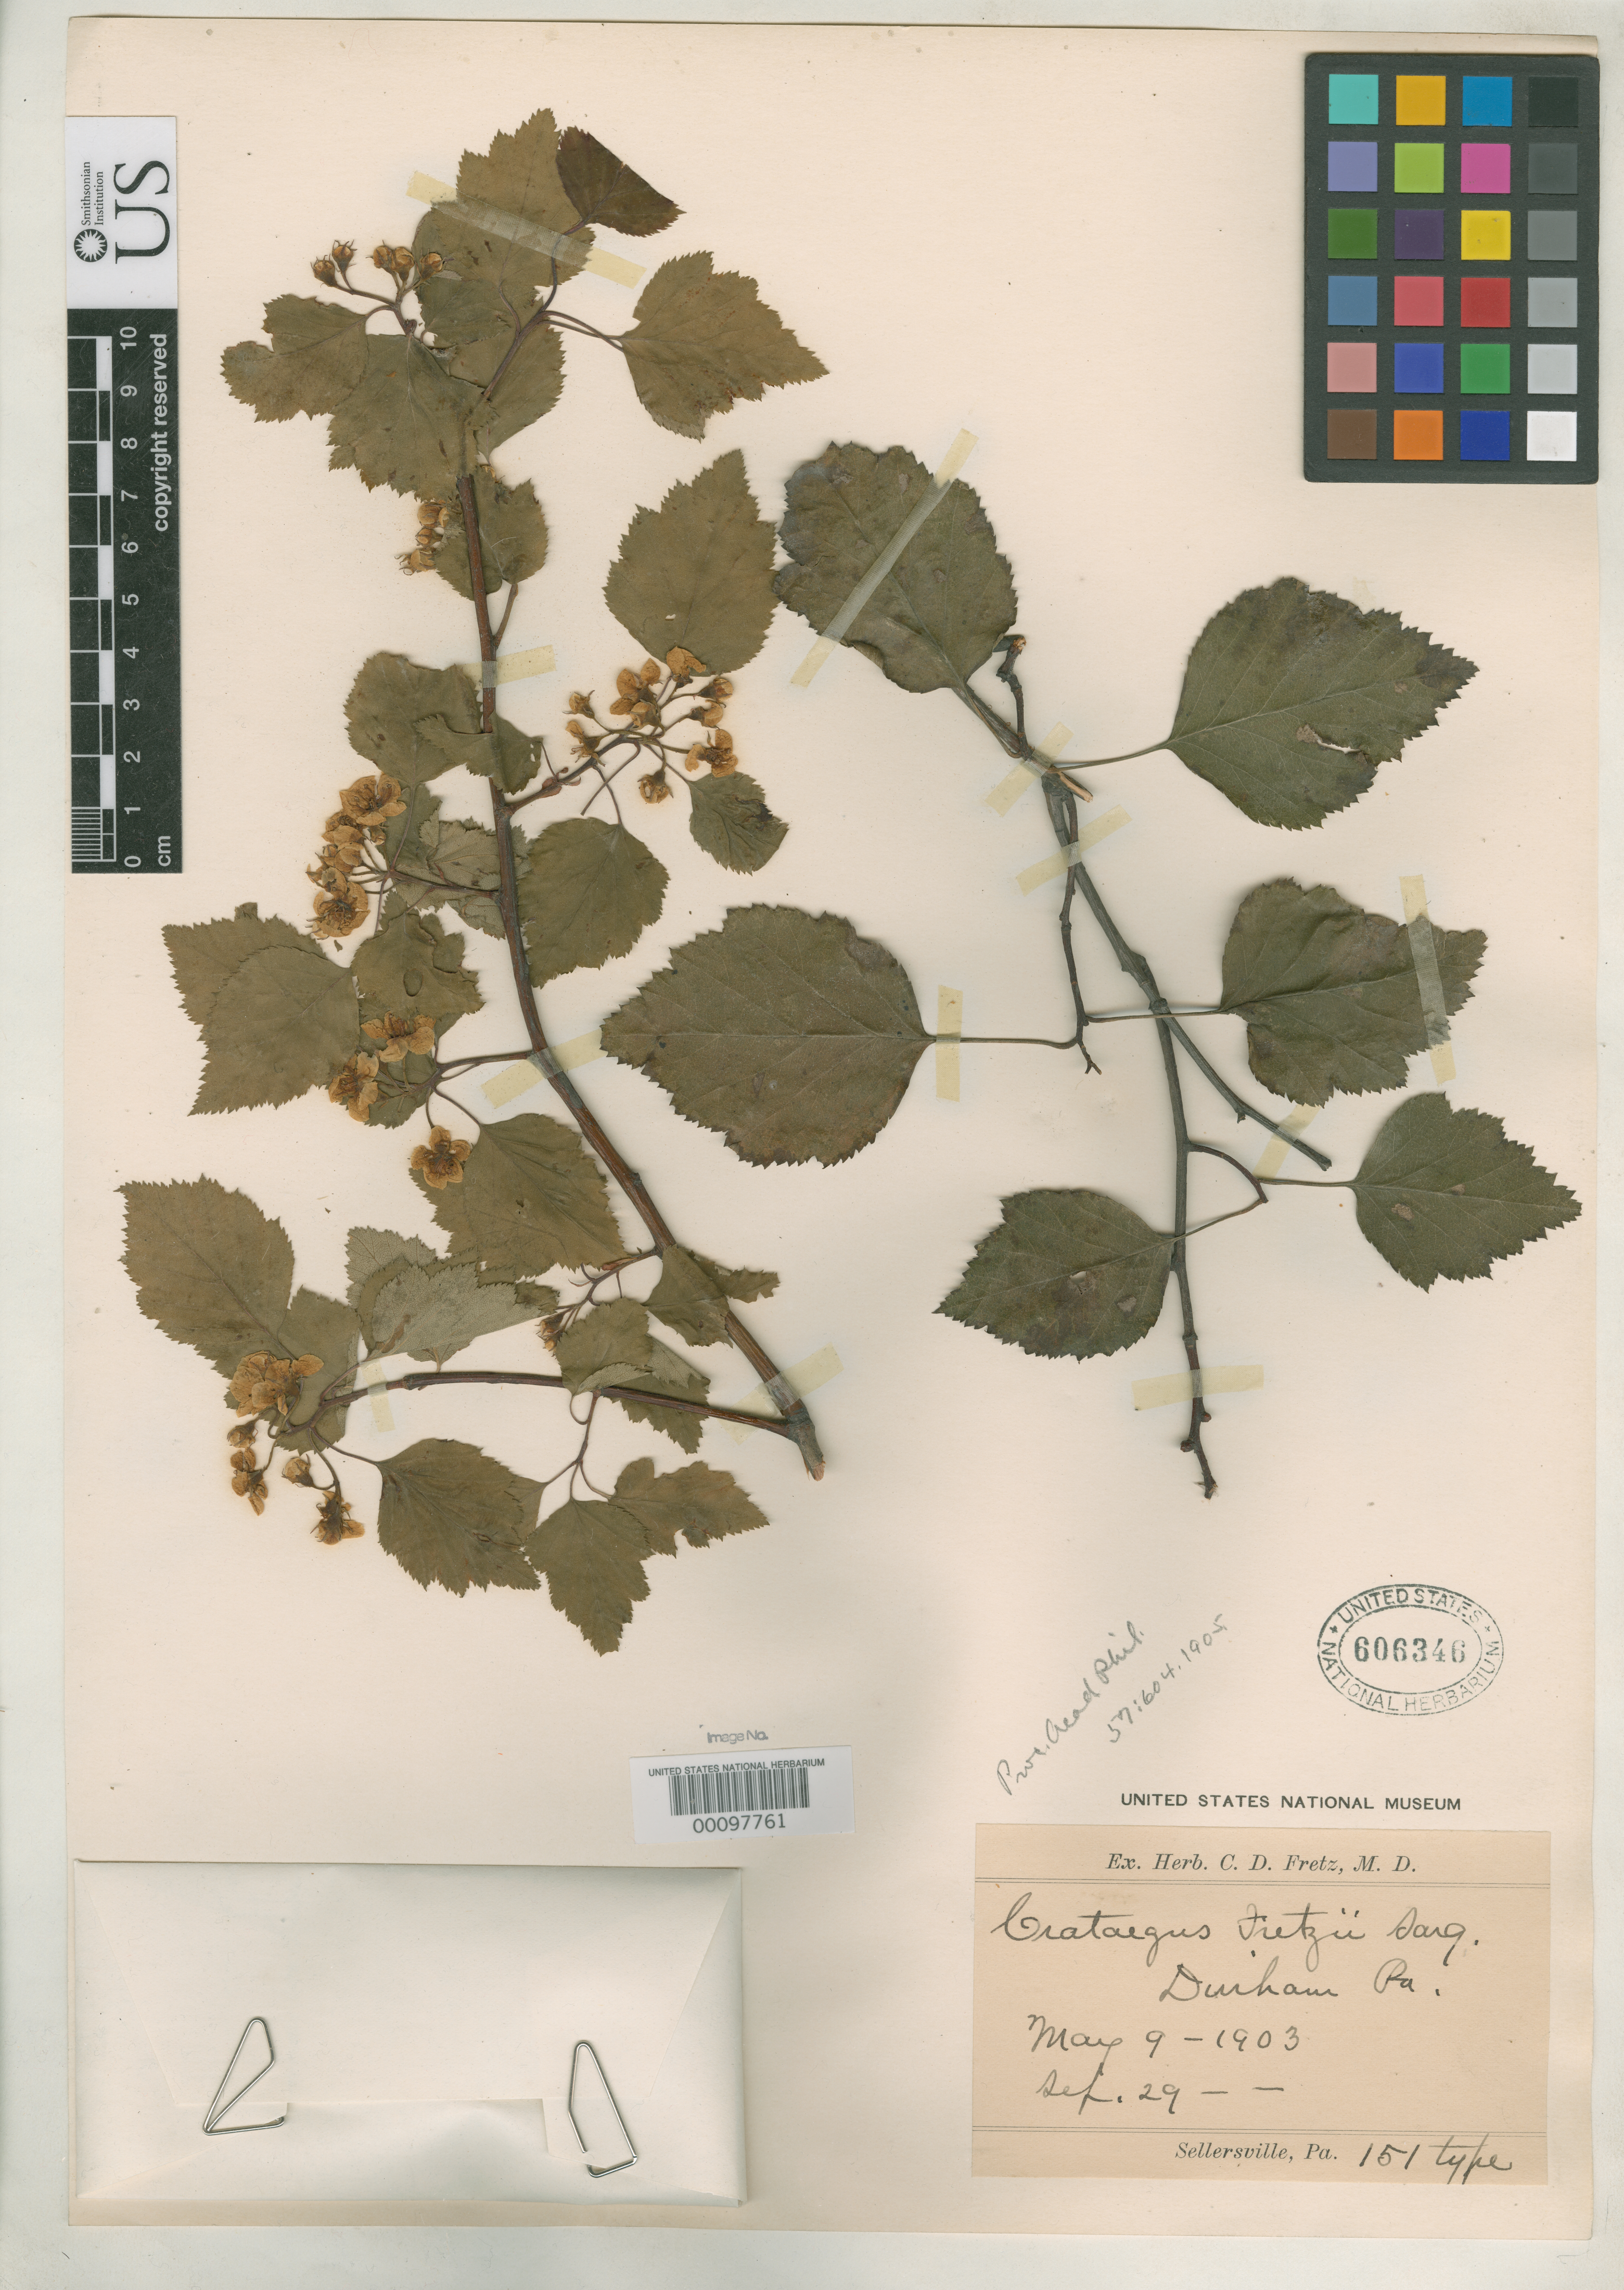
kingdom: Plantae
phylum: Tracheophyta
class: Magnoliopsida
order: Rosales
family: Rosaceae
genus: Crataegus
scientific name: Crataegus fretzii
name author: Sarg.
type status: Type Collection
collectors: C. D. Fretz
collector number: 151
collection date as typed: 09 May 1903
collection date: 1903-05-09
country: United States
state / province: Pennsylvania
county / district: Bucks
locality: Durham.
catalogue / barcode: US 606346